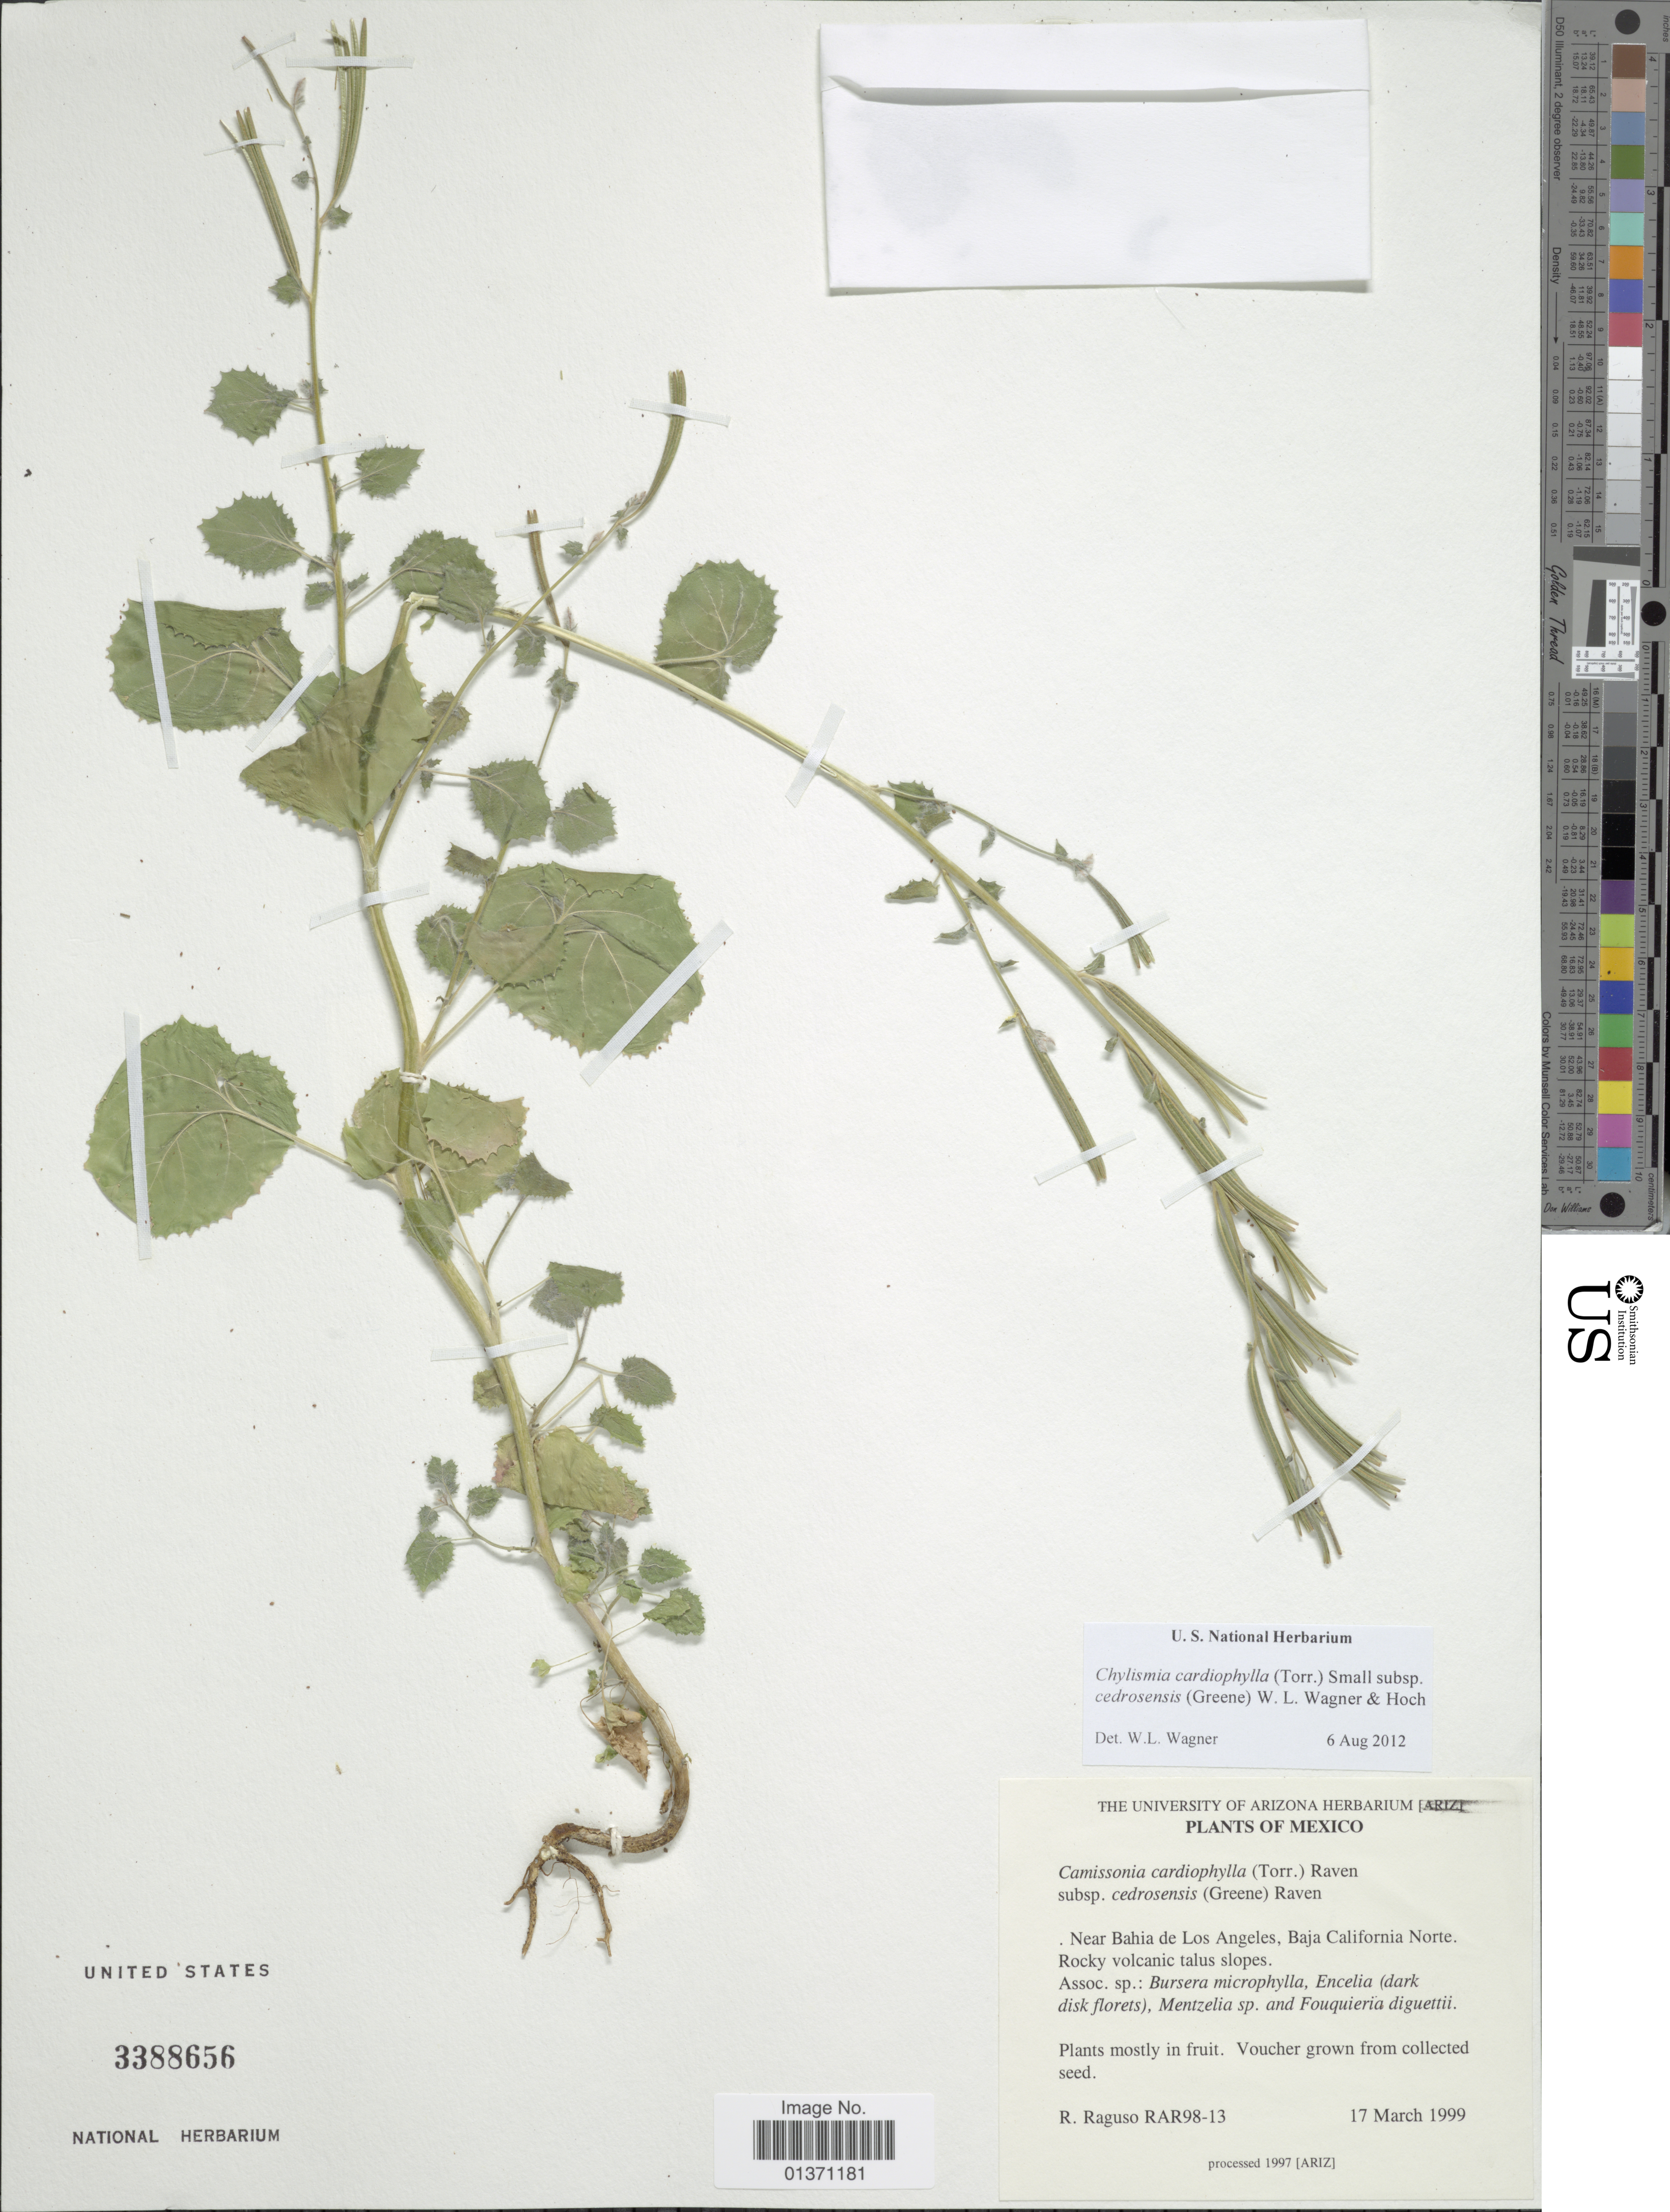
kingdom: Plantae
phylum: Tracheophyta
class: Magnoliopsida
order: Myrtales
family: Onagraceae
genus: Chylismia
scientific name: Chylismia cardiophylla subsp. cedrosensis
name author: (Greene) W.L. Wagner & Hoch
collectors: R. Raguso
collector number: RAR98-13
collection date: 1999-03-17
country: Mexico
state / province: Baja California Norte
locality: Near Bahia de Los Angeles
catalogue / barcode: US 3388656